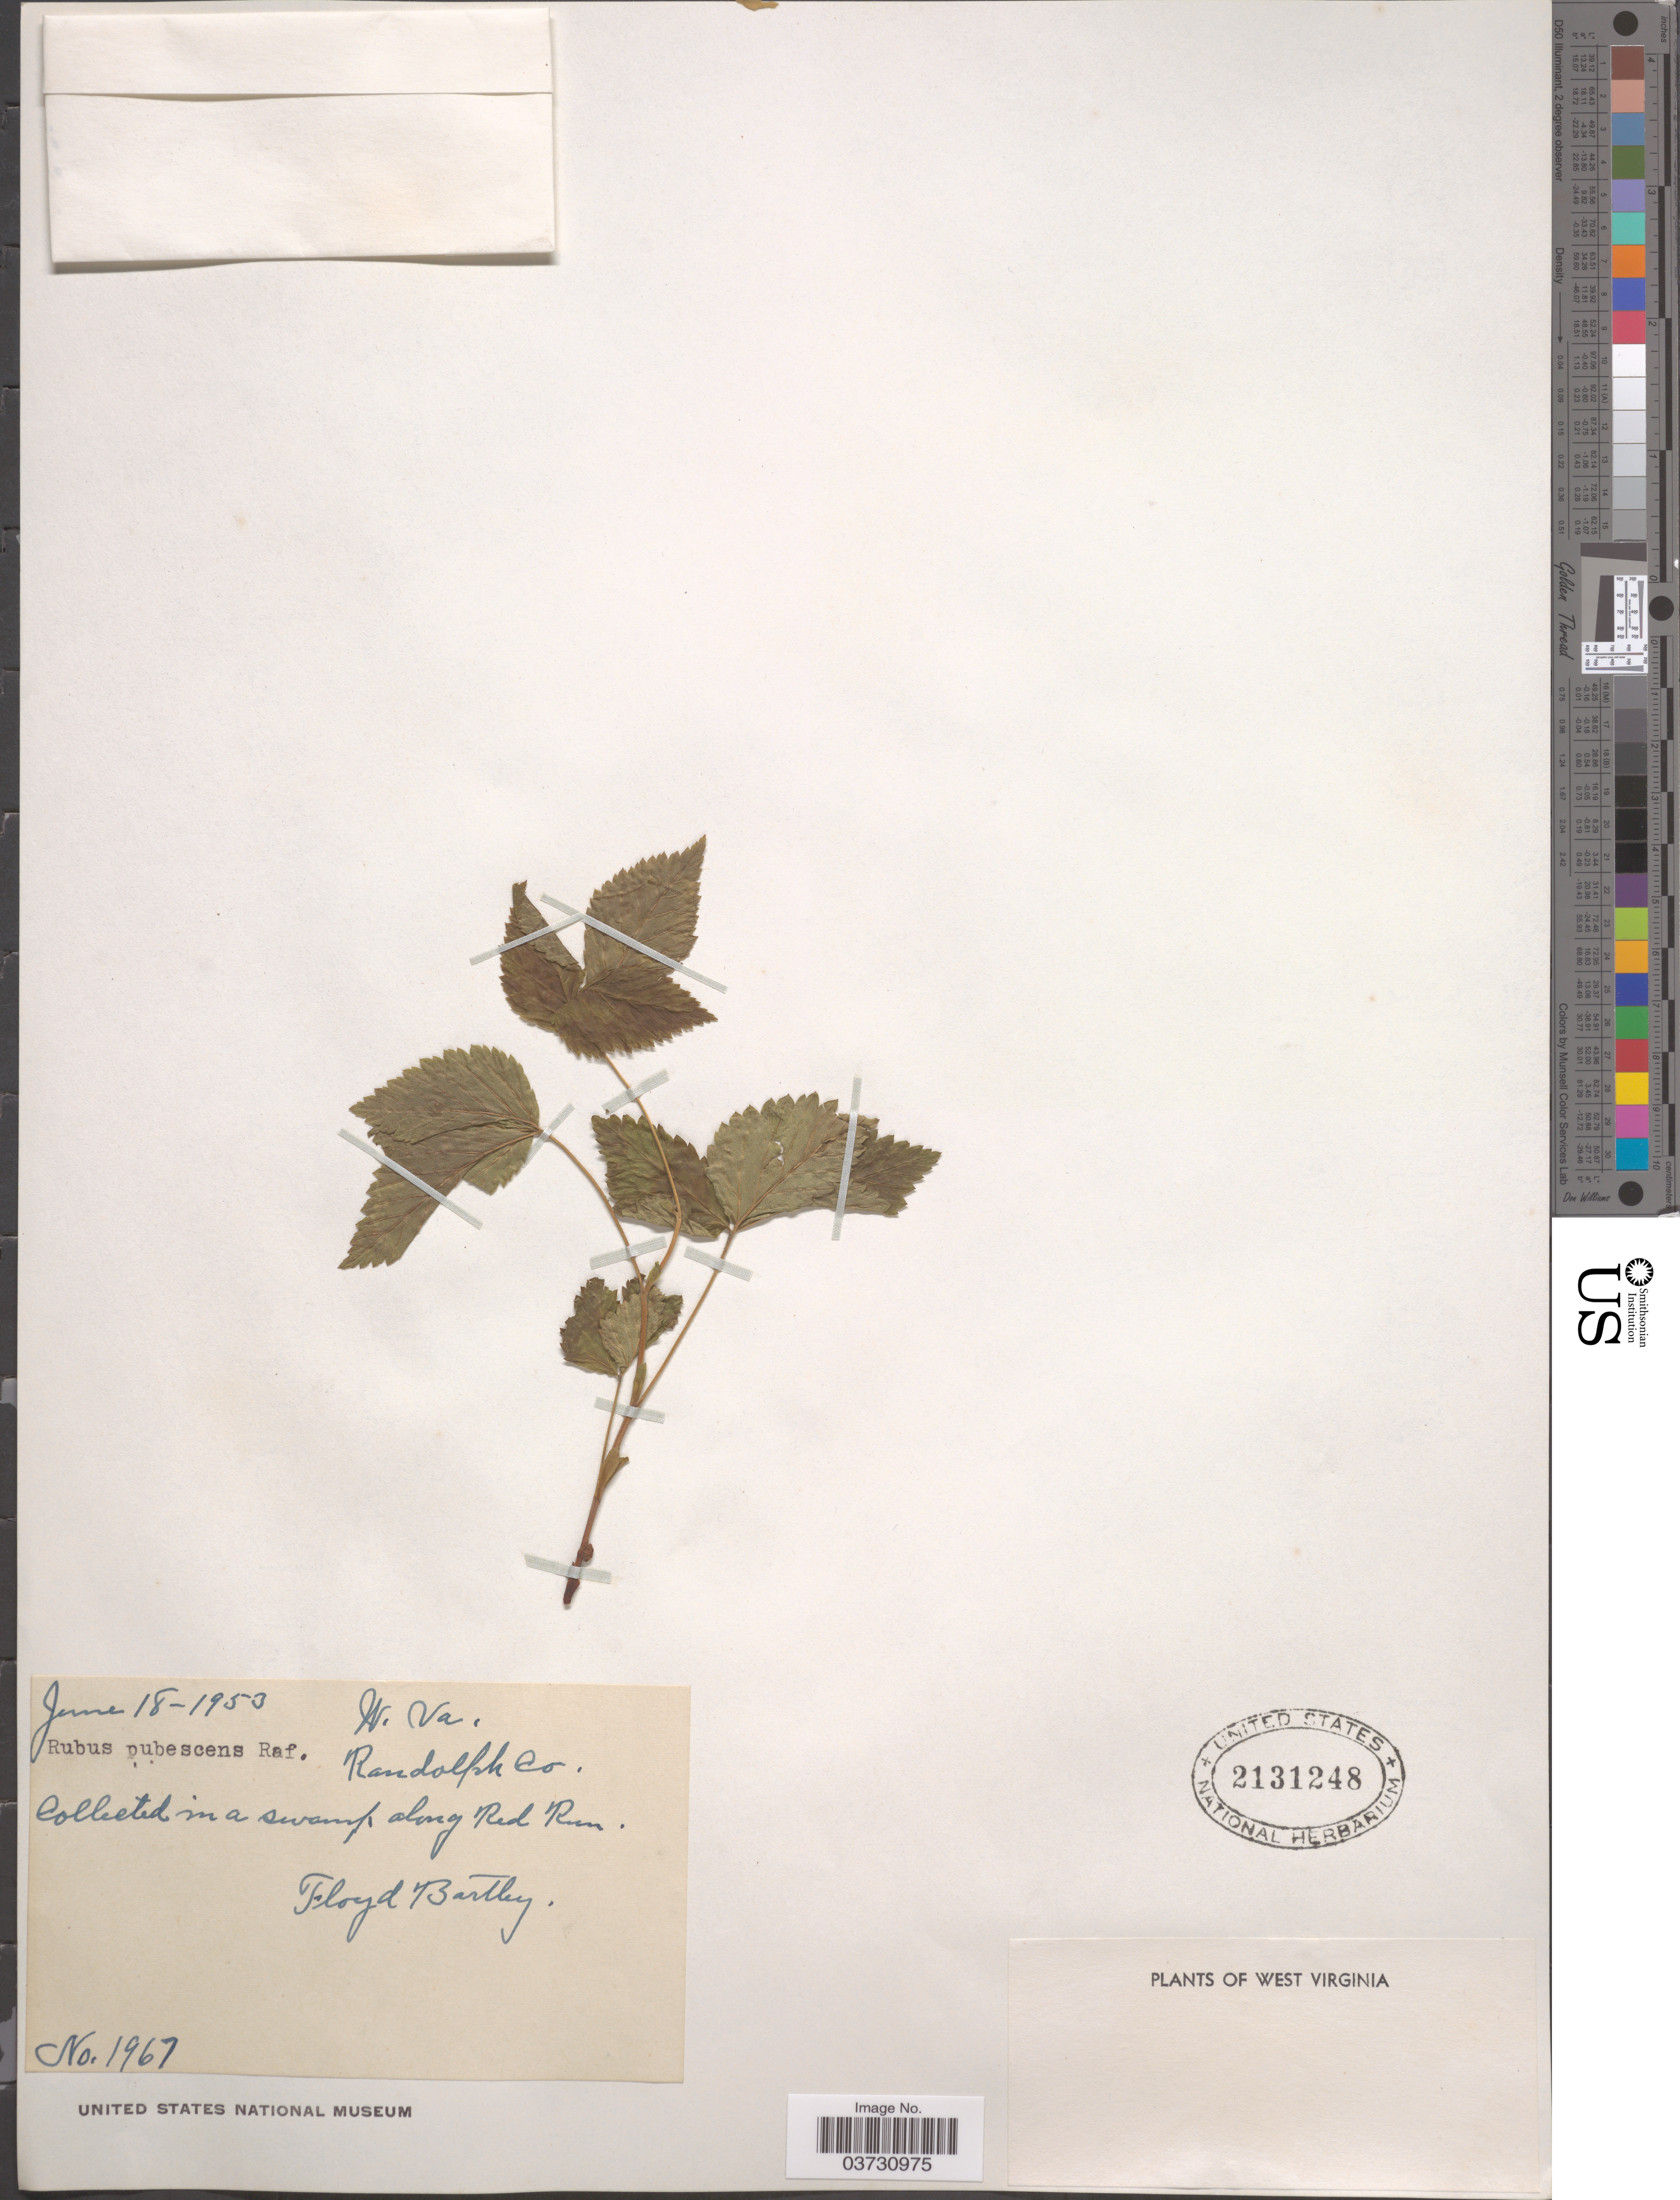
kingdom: Plantae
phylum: Tracheophyta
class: Magnoliopsida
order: Rosales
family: Rosaceae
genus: Rubus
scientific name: Rubus pubescens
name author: Raf.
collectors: F. Bartley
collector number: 1967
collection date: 1953-06-18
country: United States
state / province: West Virginia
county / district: Randolph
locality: Randolph Co. In a swamp along Red Run.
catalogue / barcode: US 2131248